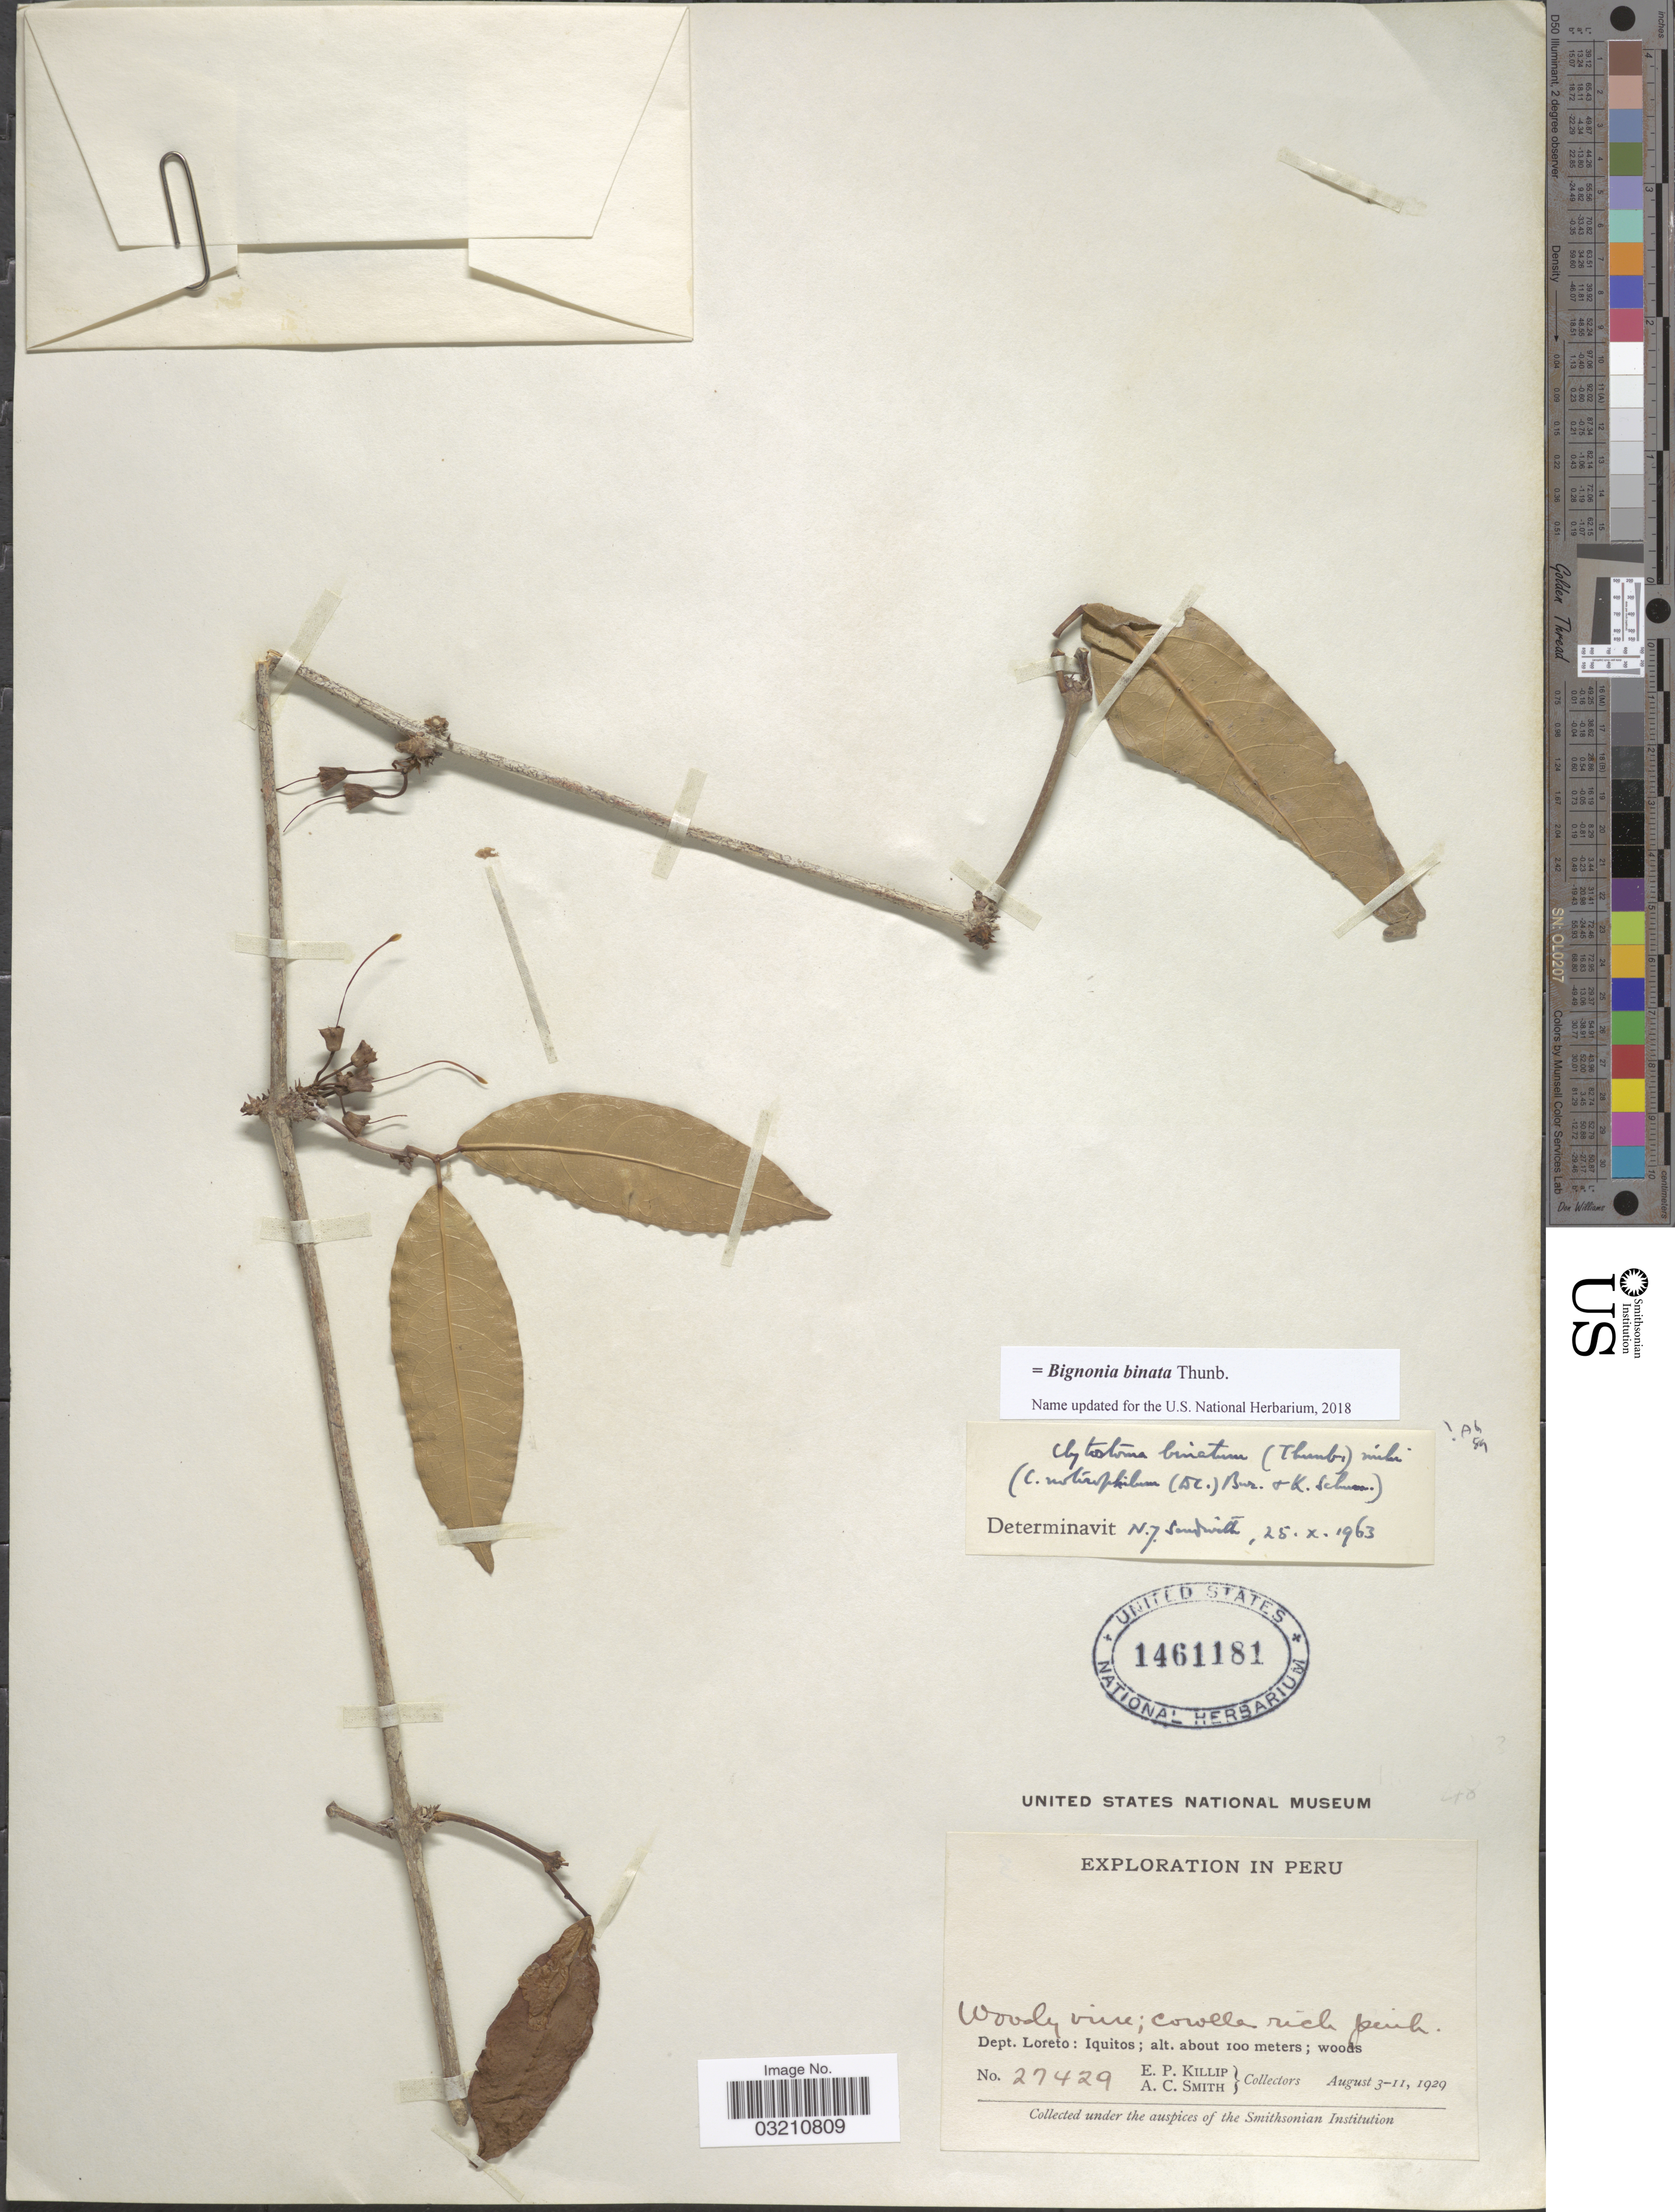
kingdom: Plantae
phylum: Tracheophyta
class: Magnoliopsida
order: Lamiales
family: Bignoniaceae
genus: Bignonia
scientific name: Bignonia binata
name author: Thunb.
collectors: E. P. Killip & A. C. Smith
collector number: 27429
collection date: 1929-08-03/1929-08-11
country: Peru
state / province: Loreto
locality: Dept. Loreto: Iquitos.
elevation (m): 100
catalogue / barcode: US 1461181